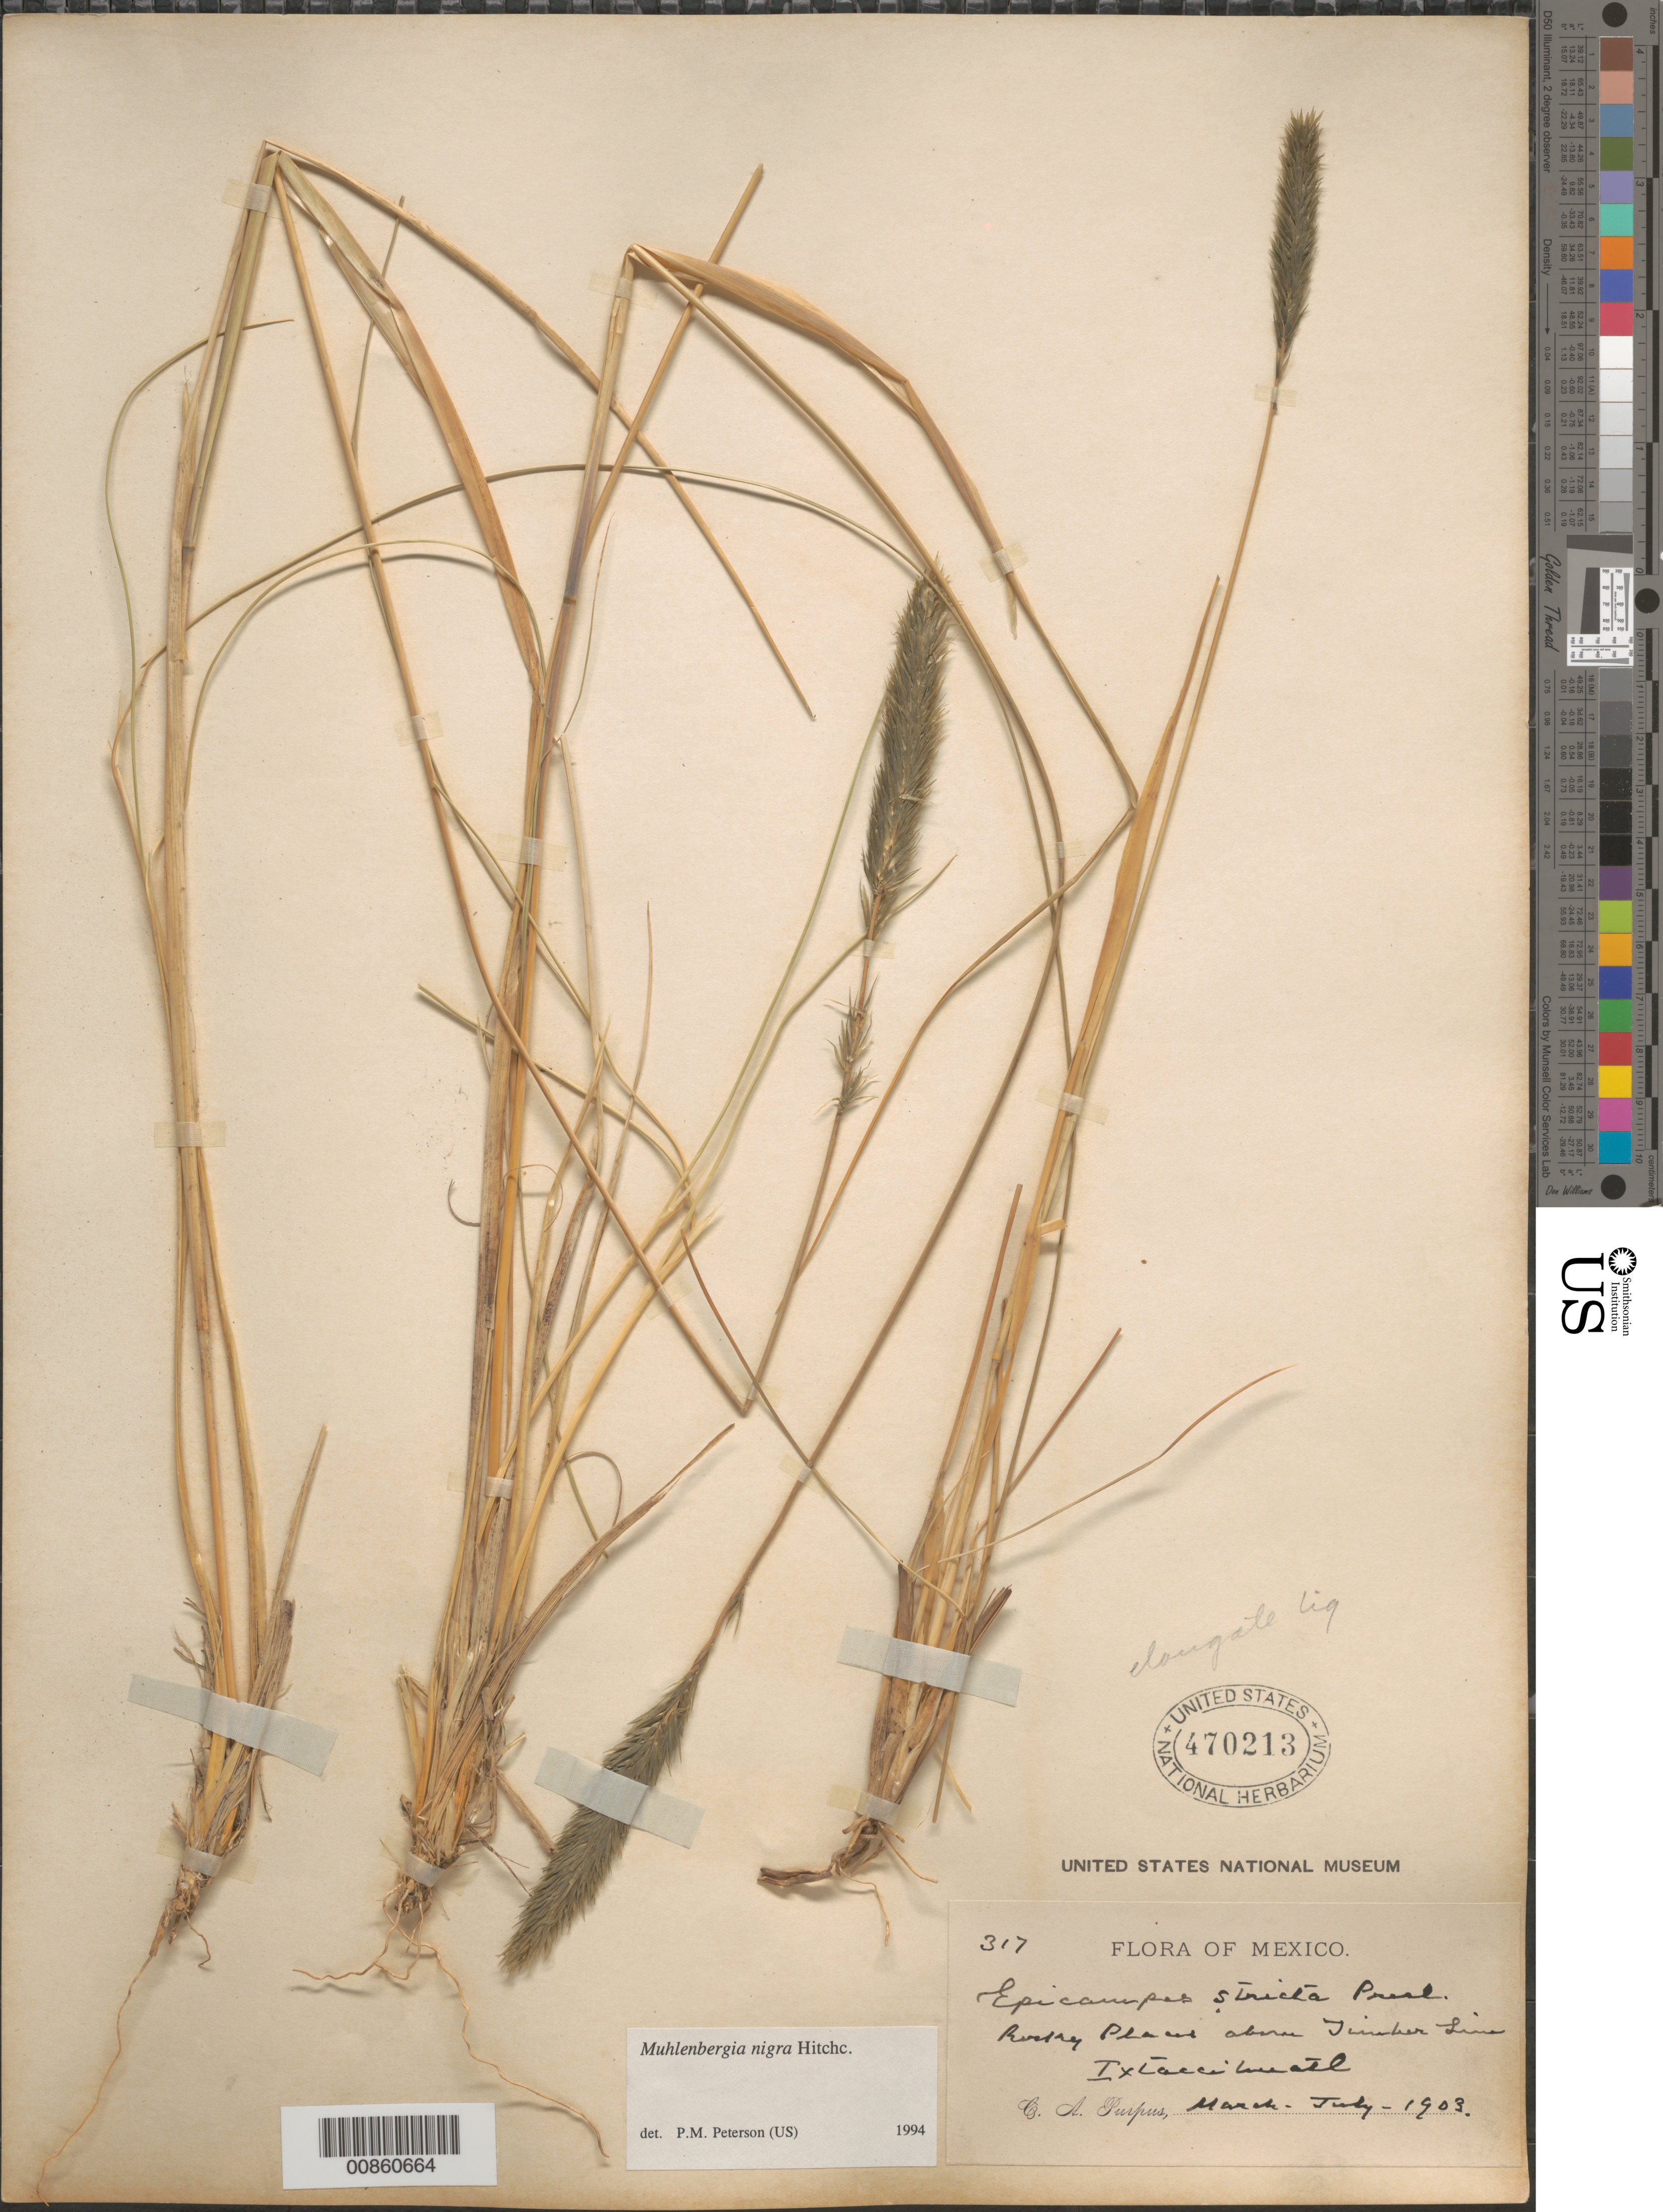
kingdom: Plantae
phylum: Tracheophyta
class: Liliopsida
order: Poales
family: Poaceae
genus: Muhlenbergia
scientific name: Muhlenbergia nigra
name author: Hitchc.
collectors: C. A. Purpus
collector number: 317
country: Mexico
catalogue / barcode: US 470213